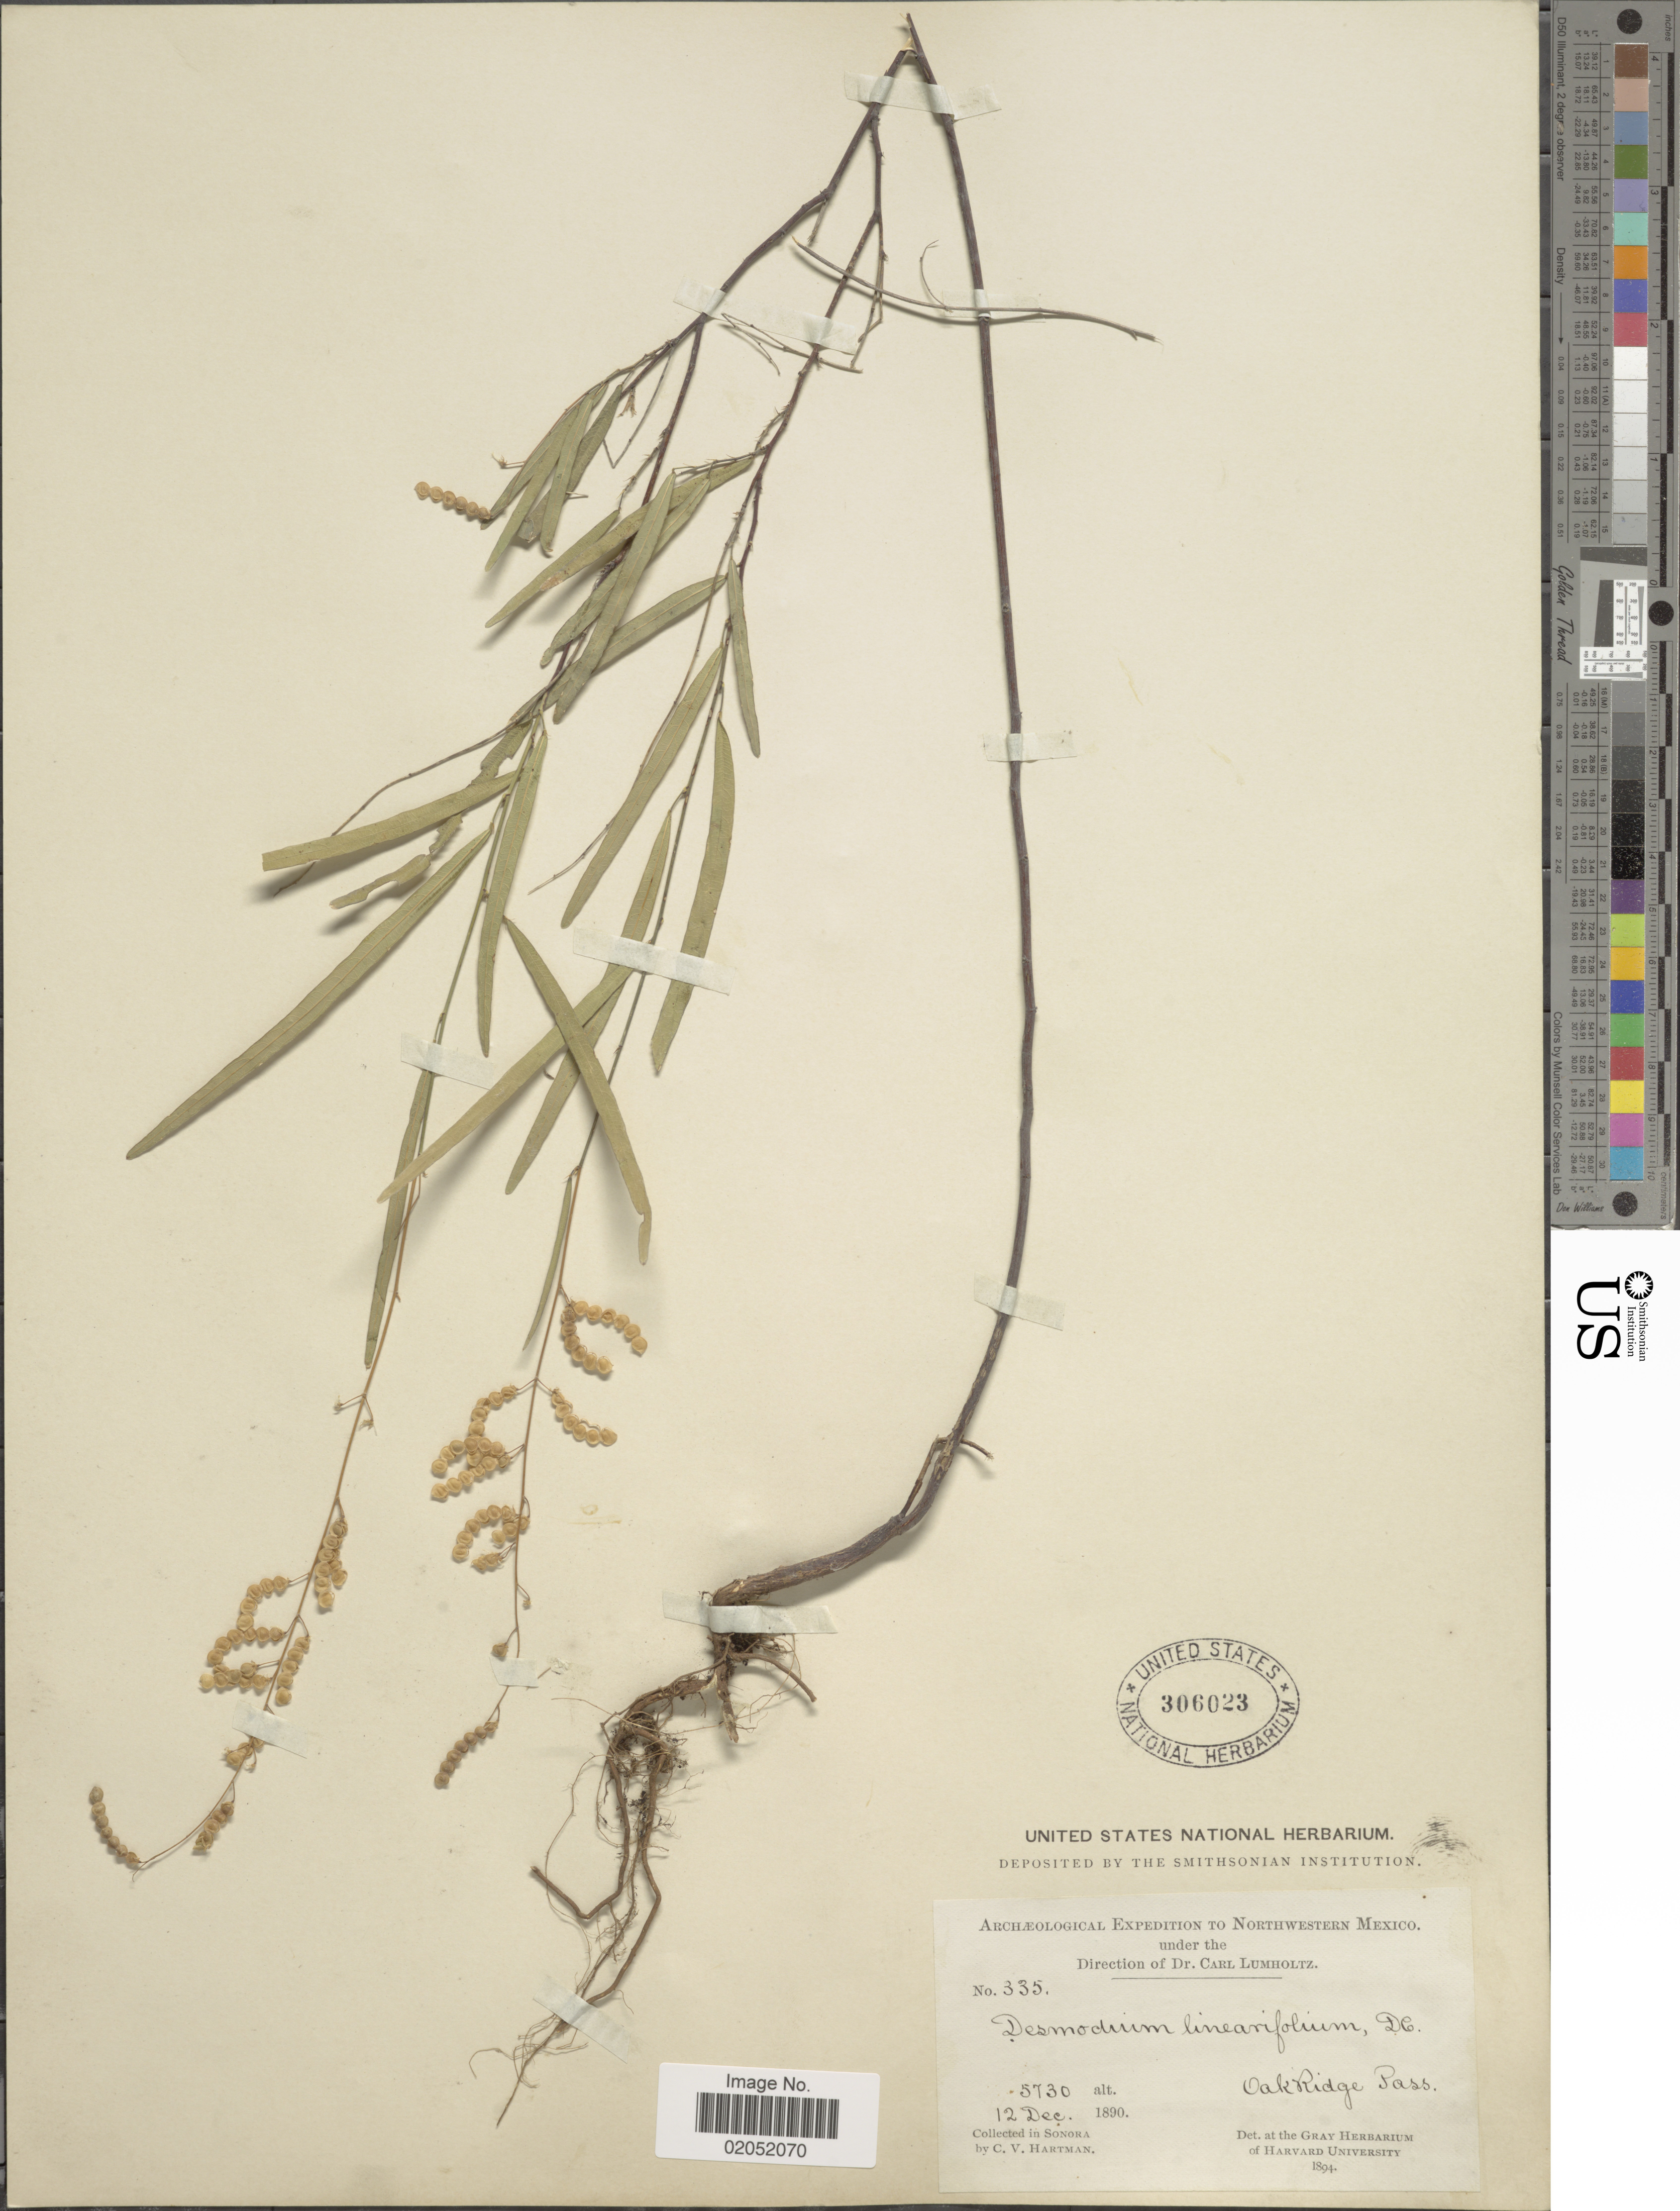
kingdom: Plantae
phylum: Tracheophyta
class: Magnoliopsida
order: Fabales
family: Fabaceae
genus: Desmodium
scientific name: Desmodium angustifolium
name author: (Kunth) DC.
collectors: C. V. Hartman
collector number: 335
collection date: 1890-12-12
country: Mexico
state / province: Sonora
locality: Northwestern Mexico. Oak Ridge Pass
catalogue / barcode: US 306023